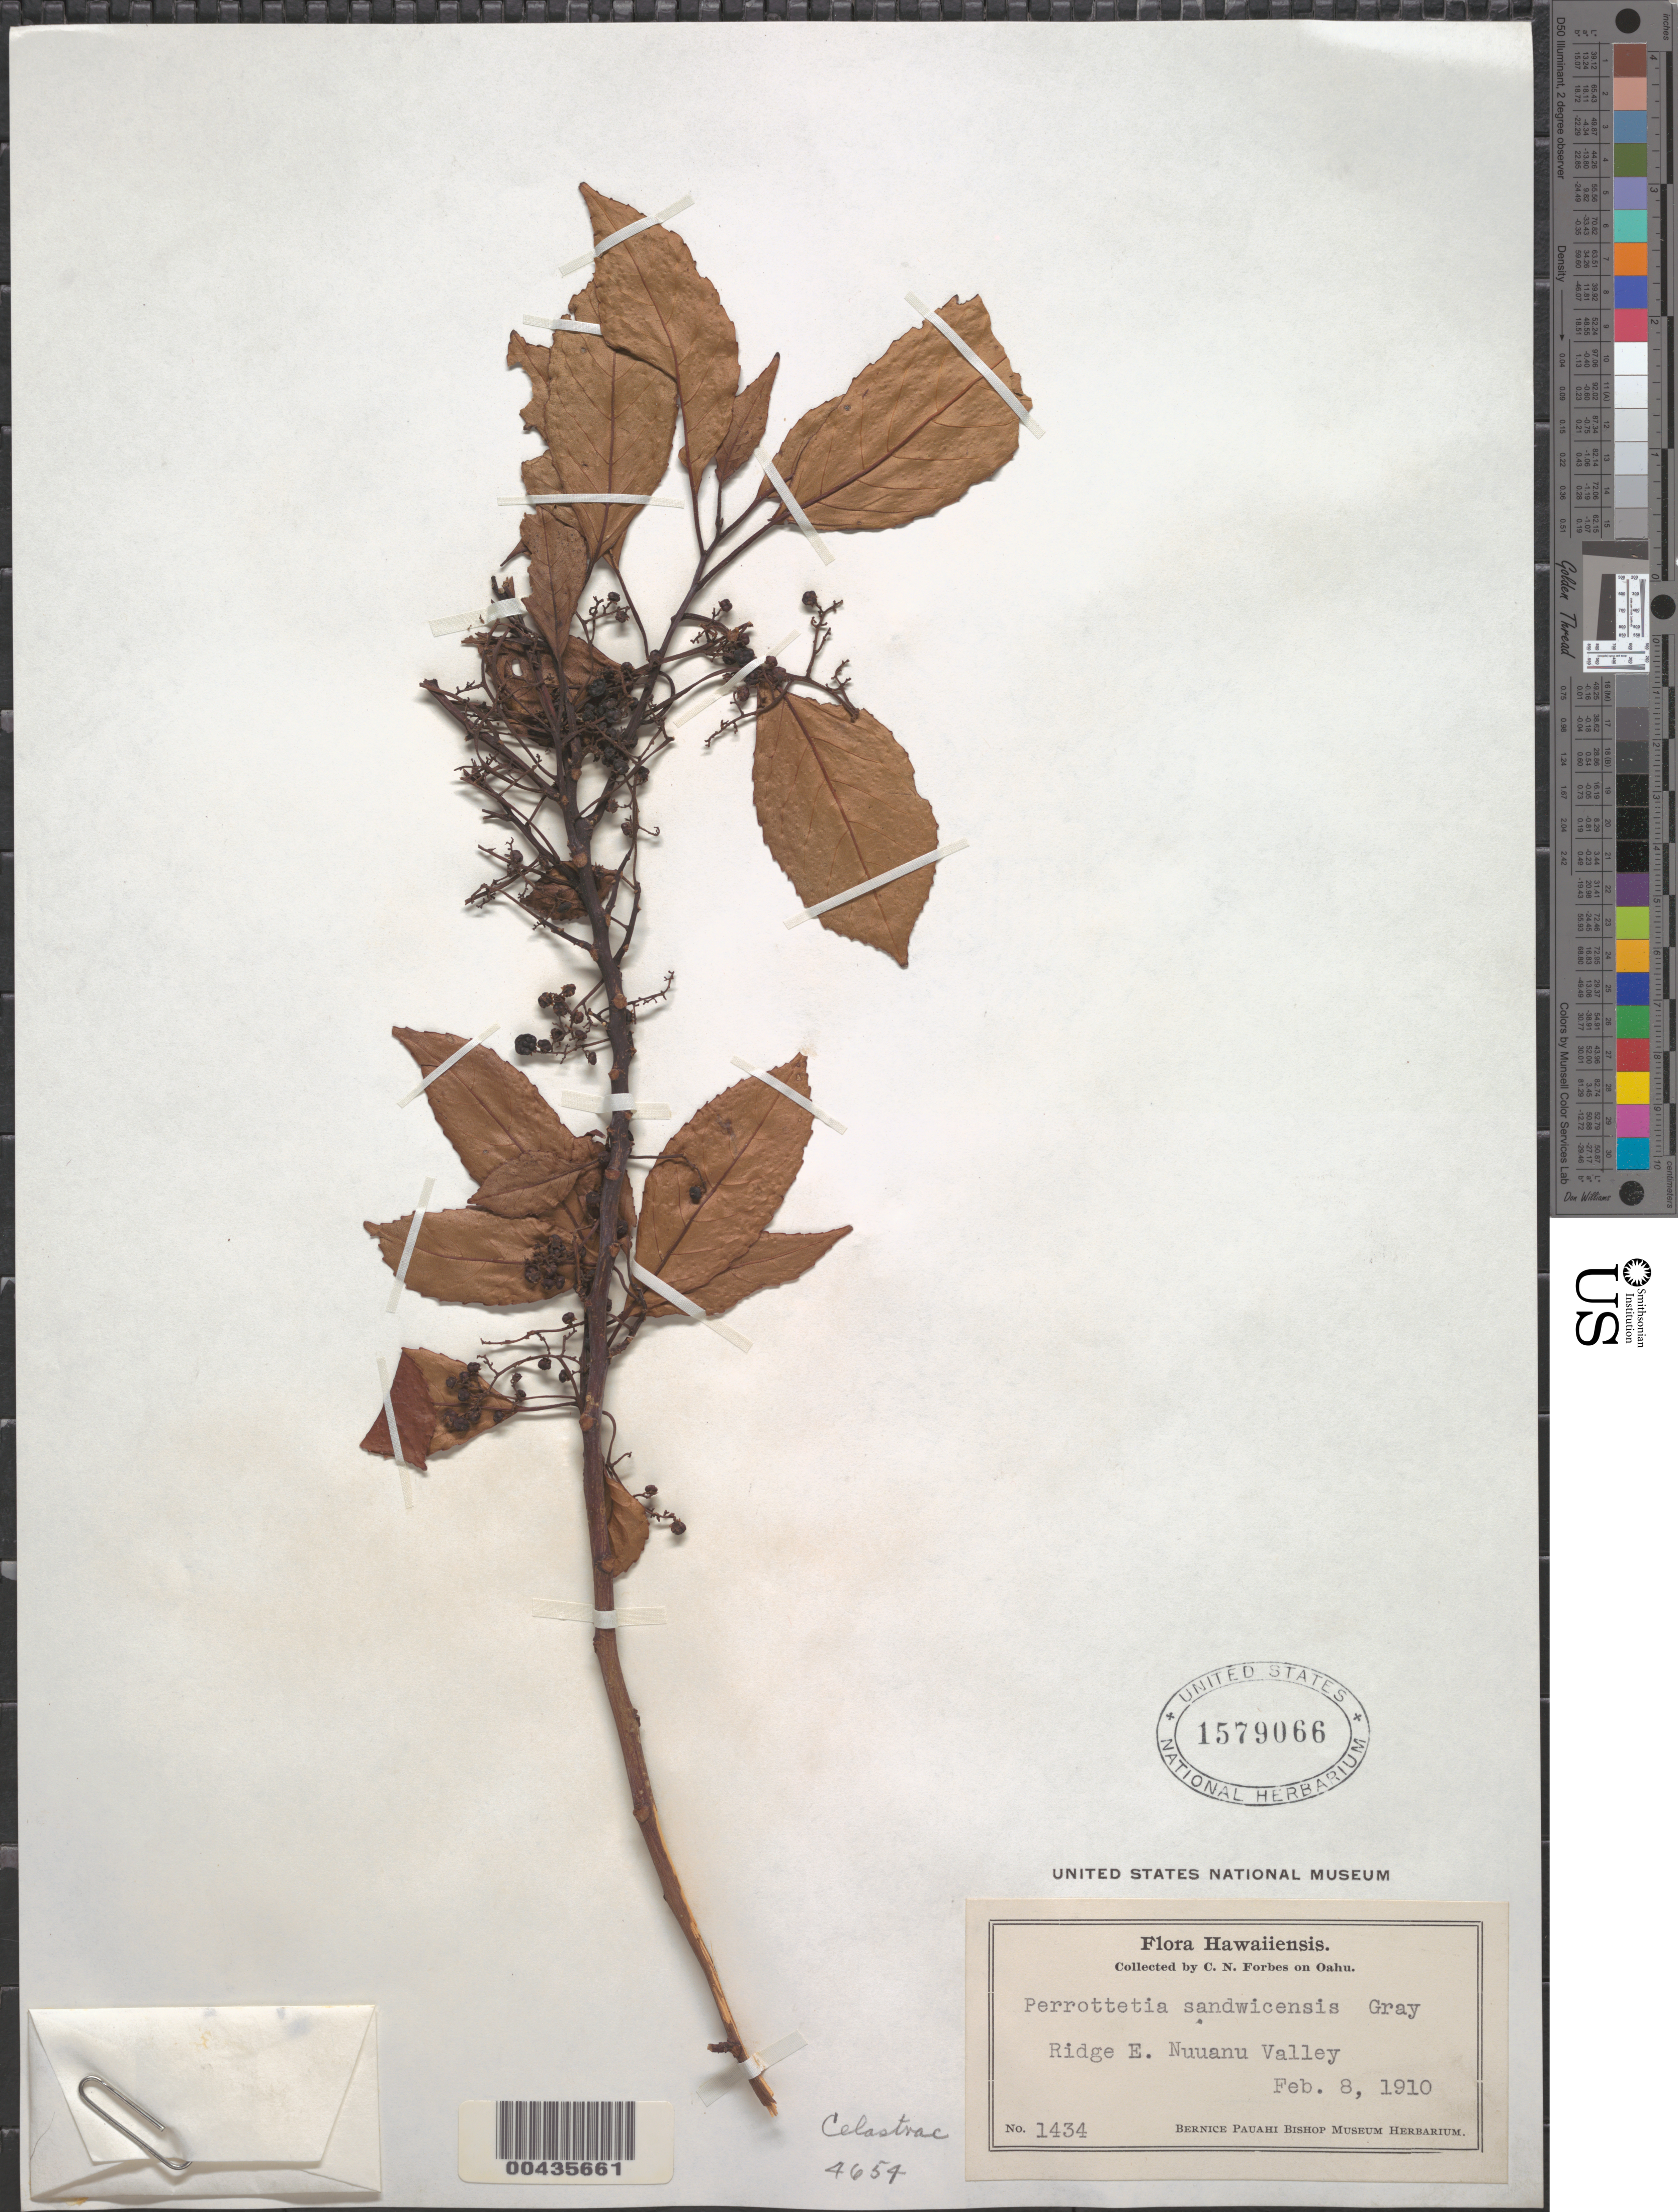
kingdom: Plantae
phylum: Tracheophyta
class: Magnoliopsida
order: Huerteales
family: Dipentodontaceae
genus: Perrottetia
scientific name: Perrottetia sandwicensis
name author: A. Gray in Wilkes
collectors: C. N. Forbes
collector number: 1434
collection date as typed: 8 Feb 1910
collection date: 1910-02-08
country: United States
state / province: Hawaii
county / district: Honolulu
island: Oahu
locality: Ridge E Nuuanu Valley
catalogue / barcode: US 1579066